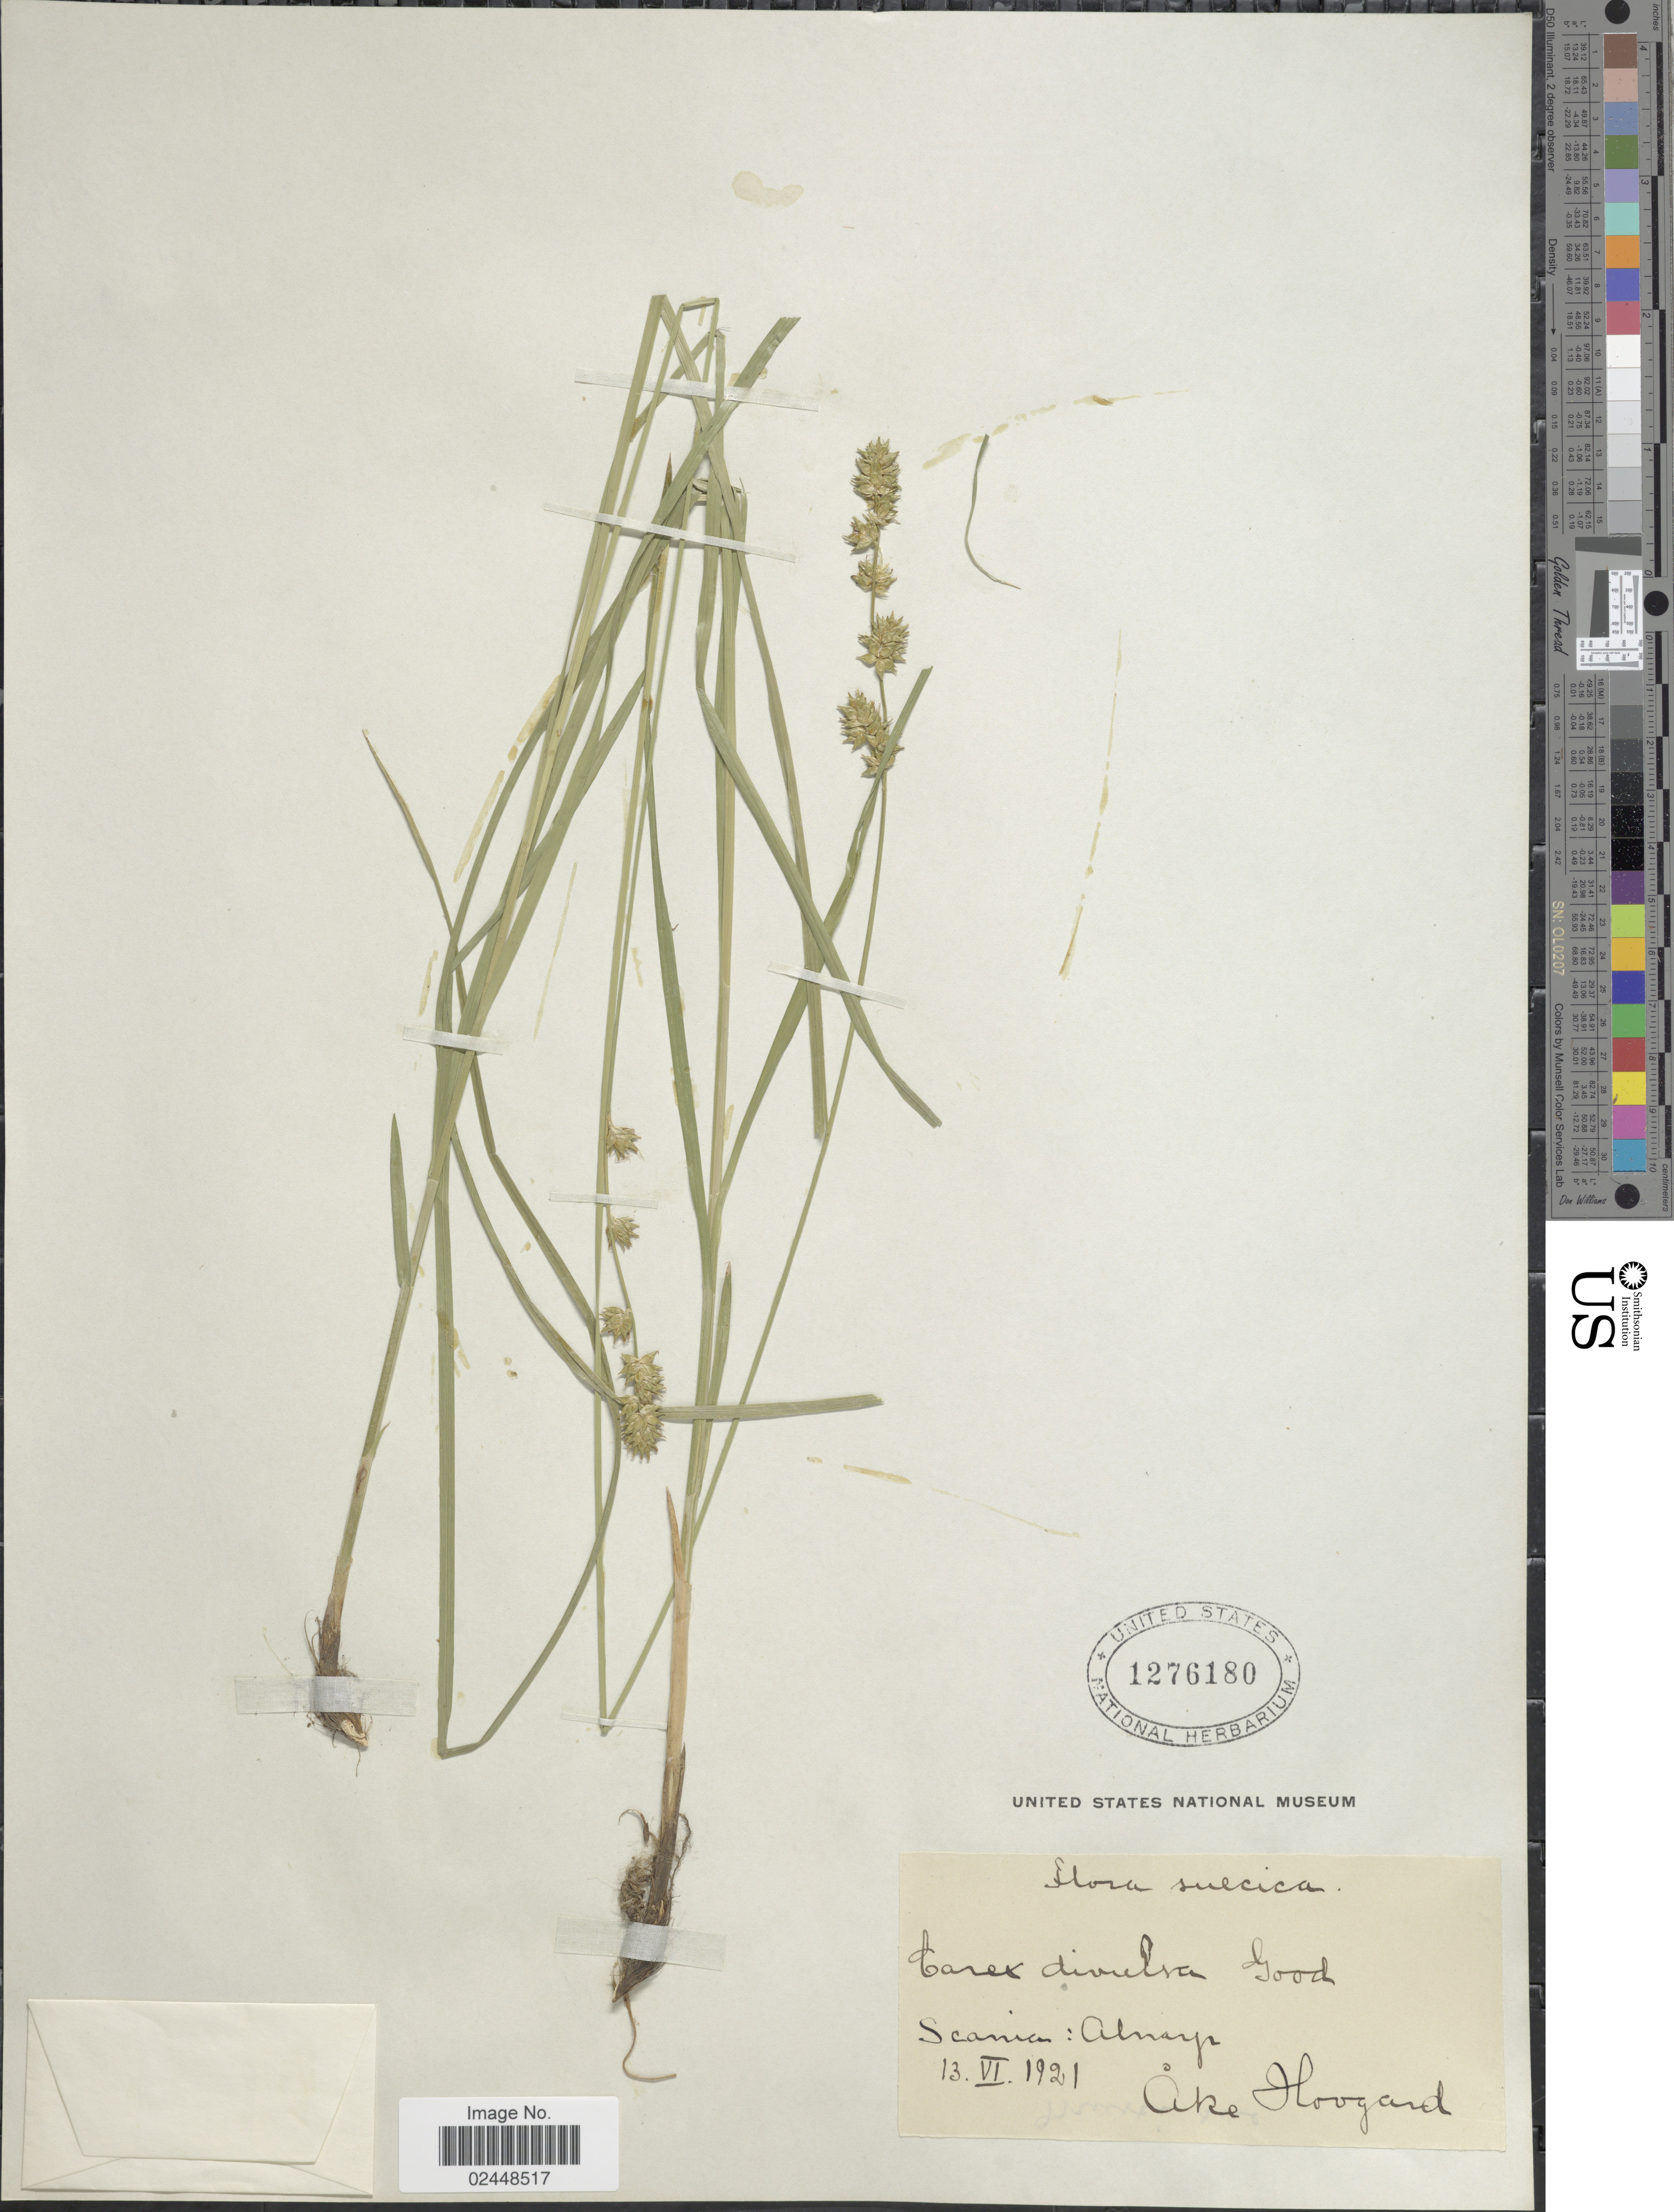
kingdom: Plantae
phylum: Tracheophyta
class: Liliopsida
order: Poales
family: Cyperaceae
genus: Carex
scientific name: Carex divulsa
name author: Stokes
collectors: A. Hoogand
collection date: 1921-06-13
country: Sweden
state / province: Skåne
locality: Suecica. Scania: Alnarp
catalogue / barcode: US 1276180